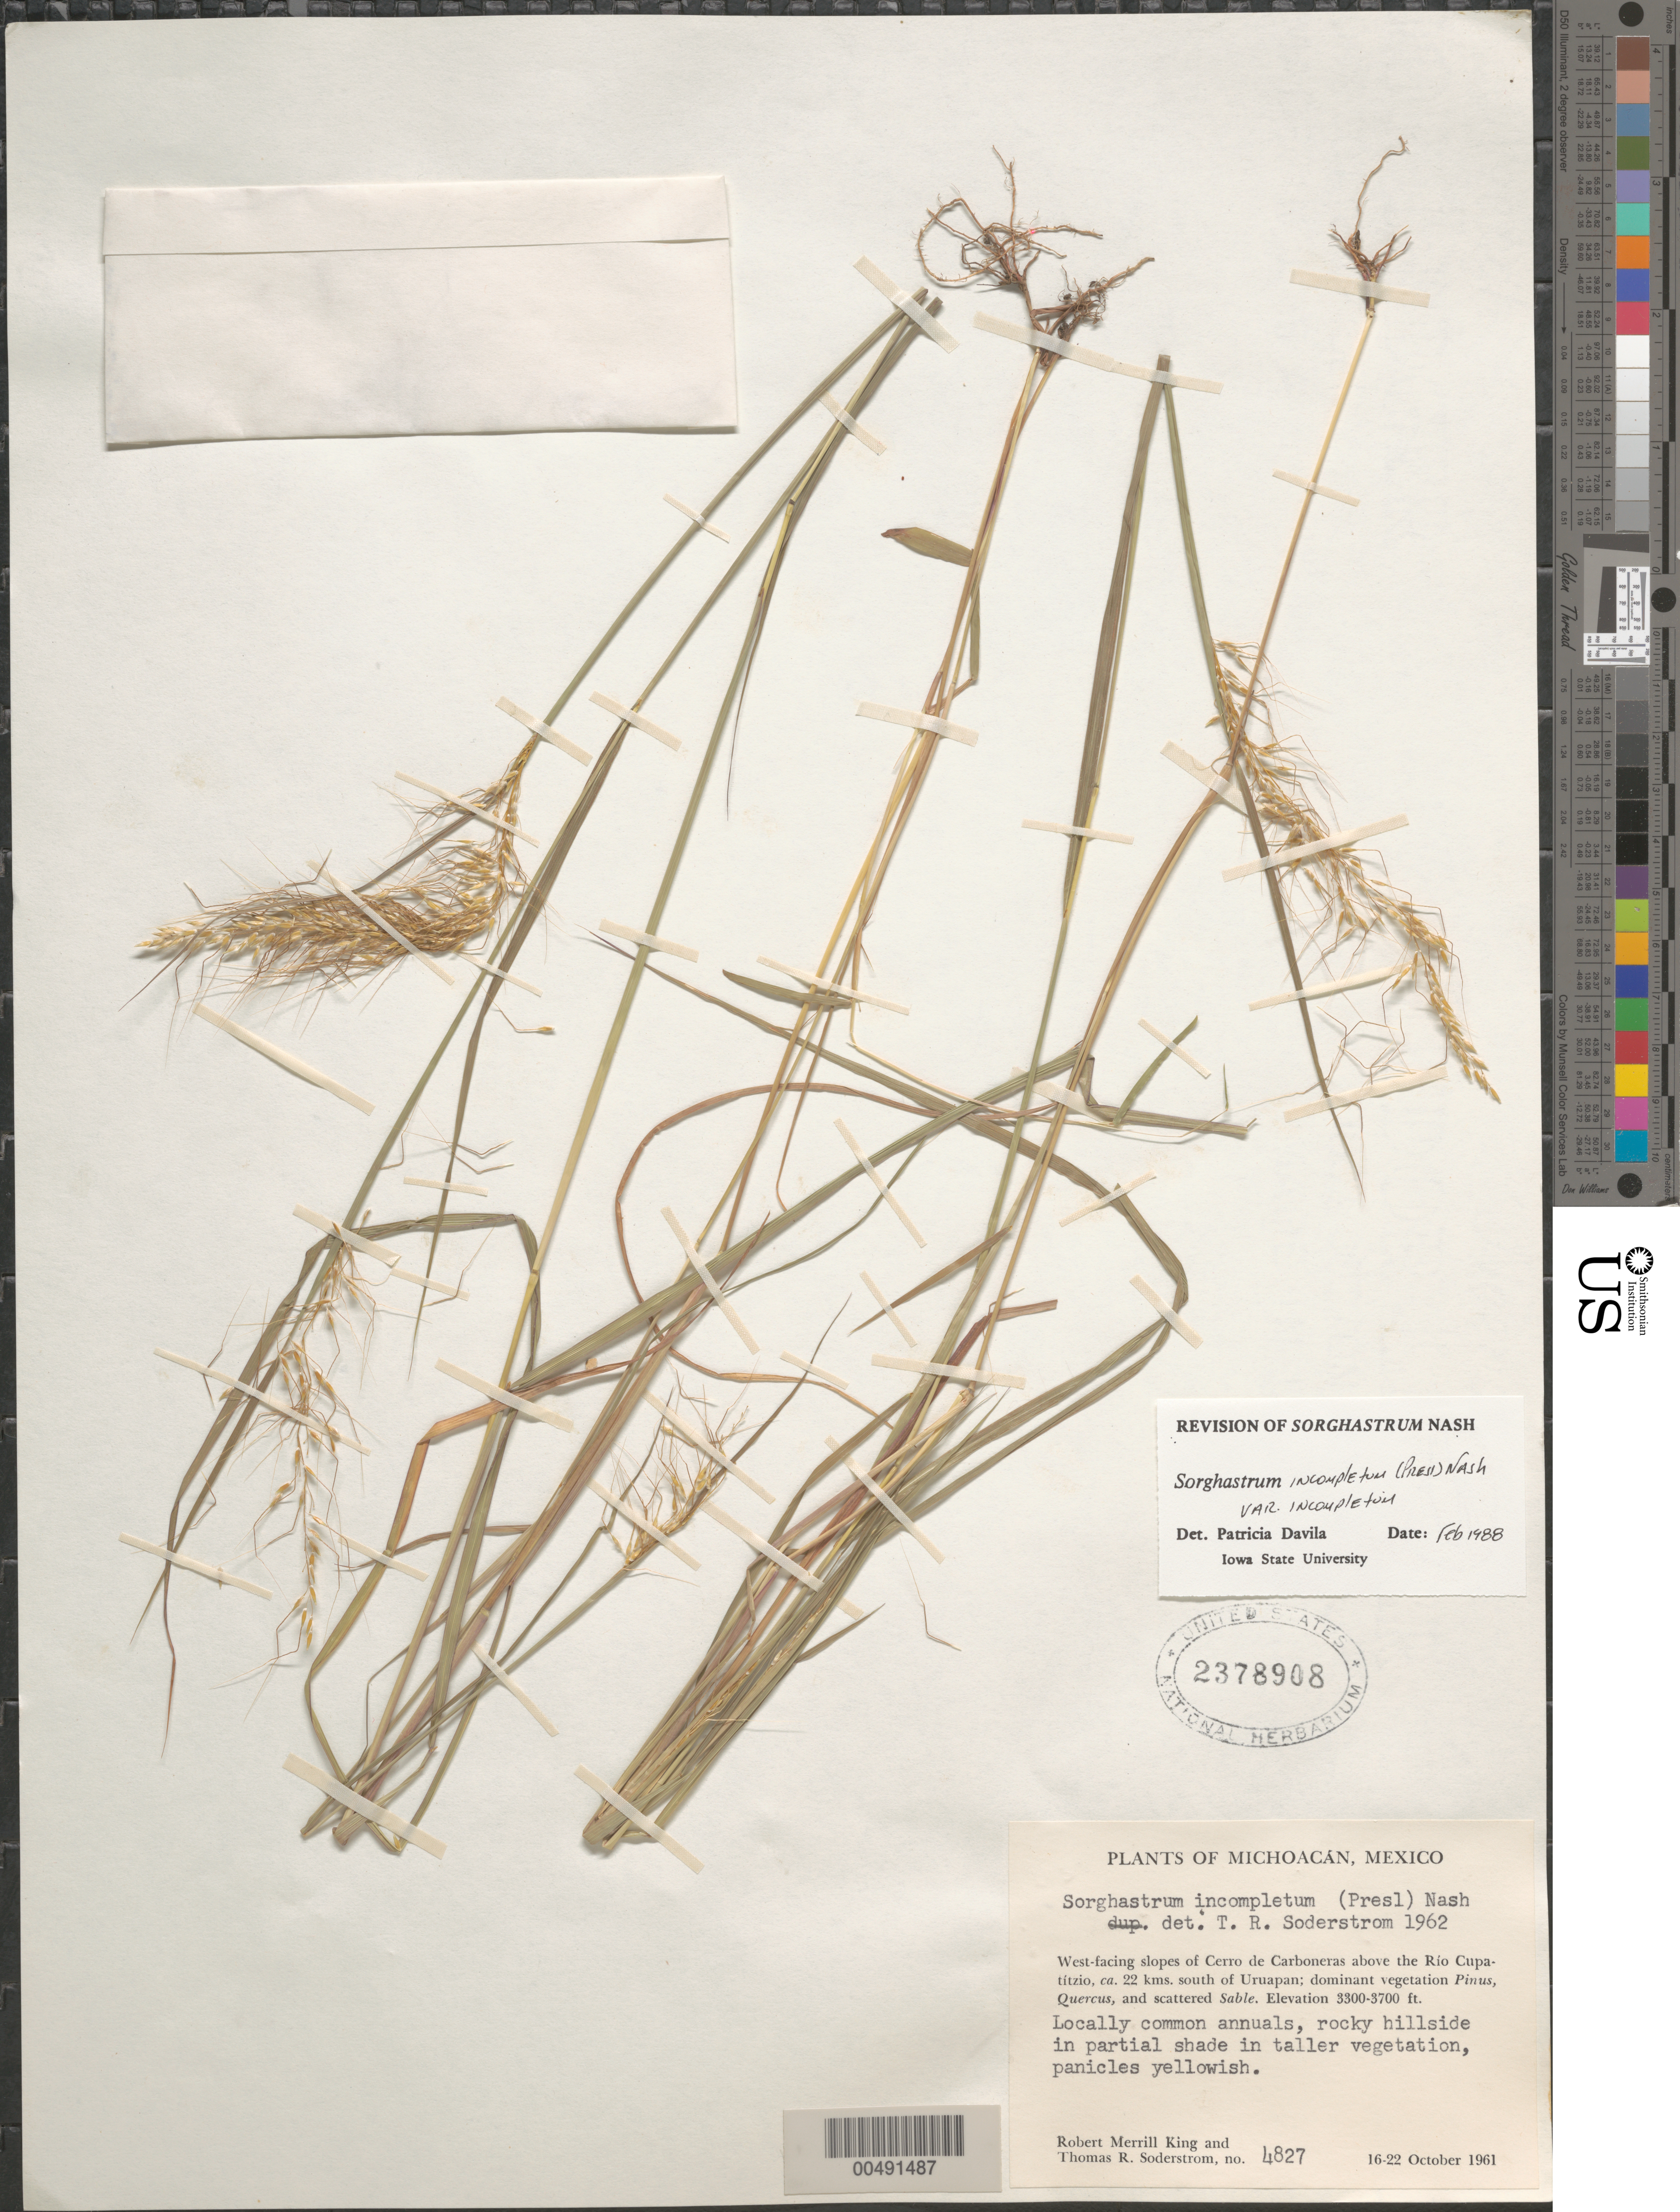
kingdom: Plantae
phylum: Tracheophyta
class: Liliopsida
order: Poales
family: Poaceae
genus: Sorghastrum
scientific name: Sorghastrum incompletum var. incompletum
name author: (J. Presl) Nash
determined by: Dávila, P. D.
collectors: R. M. King & T. R. Soderstrom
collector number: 4827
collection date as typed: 16 Oct 1961 to 22 Oct 1961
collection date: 1961-10-16/1961-10-22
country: Mexico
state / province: Michoacán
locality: W-facing slopes of Cerro de Carboneras above the Río Cupatítzio, ca 22 km S of Uruapan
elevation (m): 1006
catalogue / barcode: US 2378908